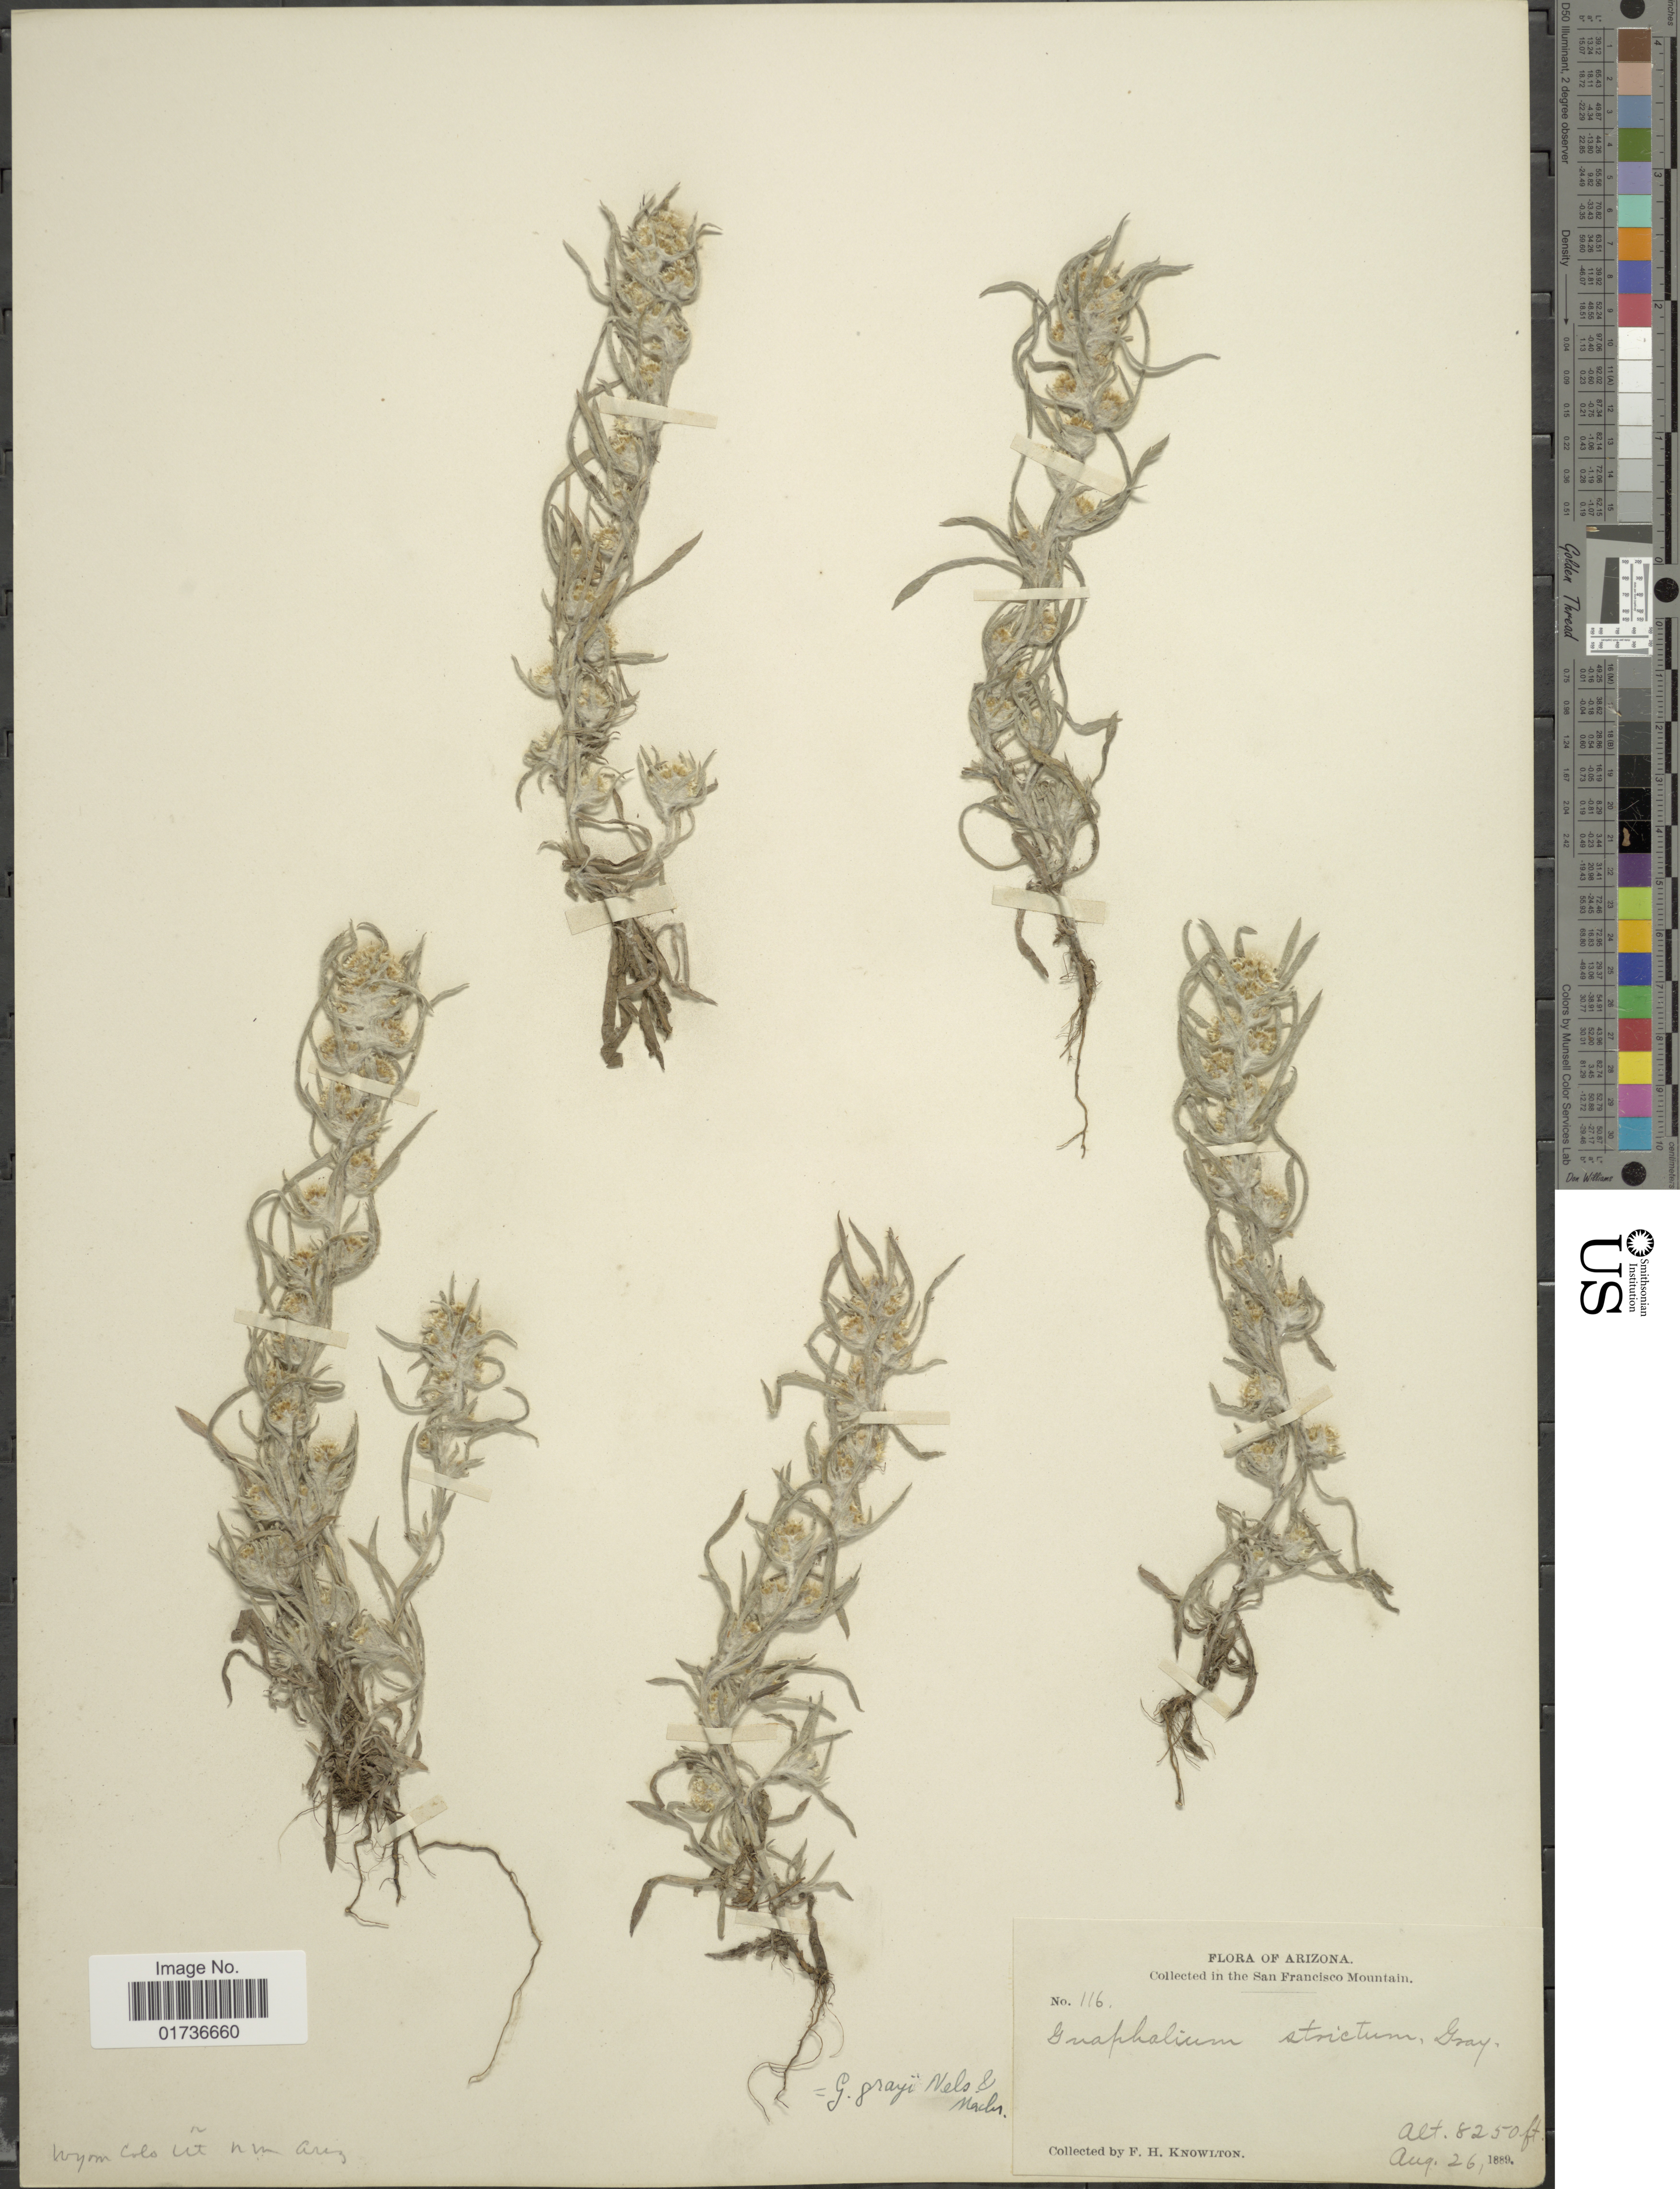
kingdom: Plantae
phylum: Tracheophyta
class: Magnoliopsida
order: Asterales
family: Asteraceae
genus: Gnaphalium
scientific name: Gnaphalium grayi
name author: A. Nelson & J.F. Macbr.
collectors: F. H. Knowlton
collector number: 116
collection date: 1889-08-26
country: United States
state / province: Arizona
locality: In the San Francisco Mountain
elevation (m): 2515